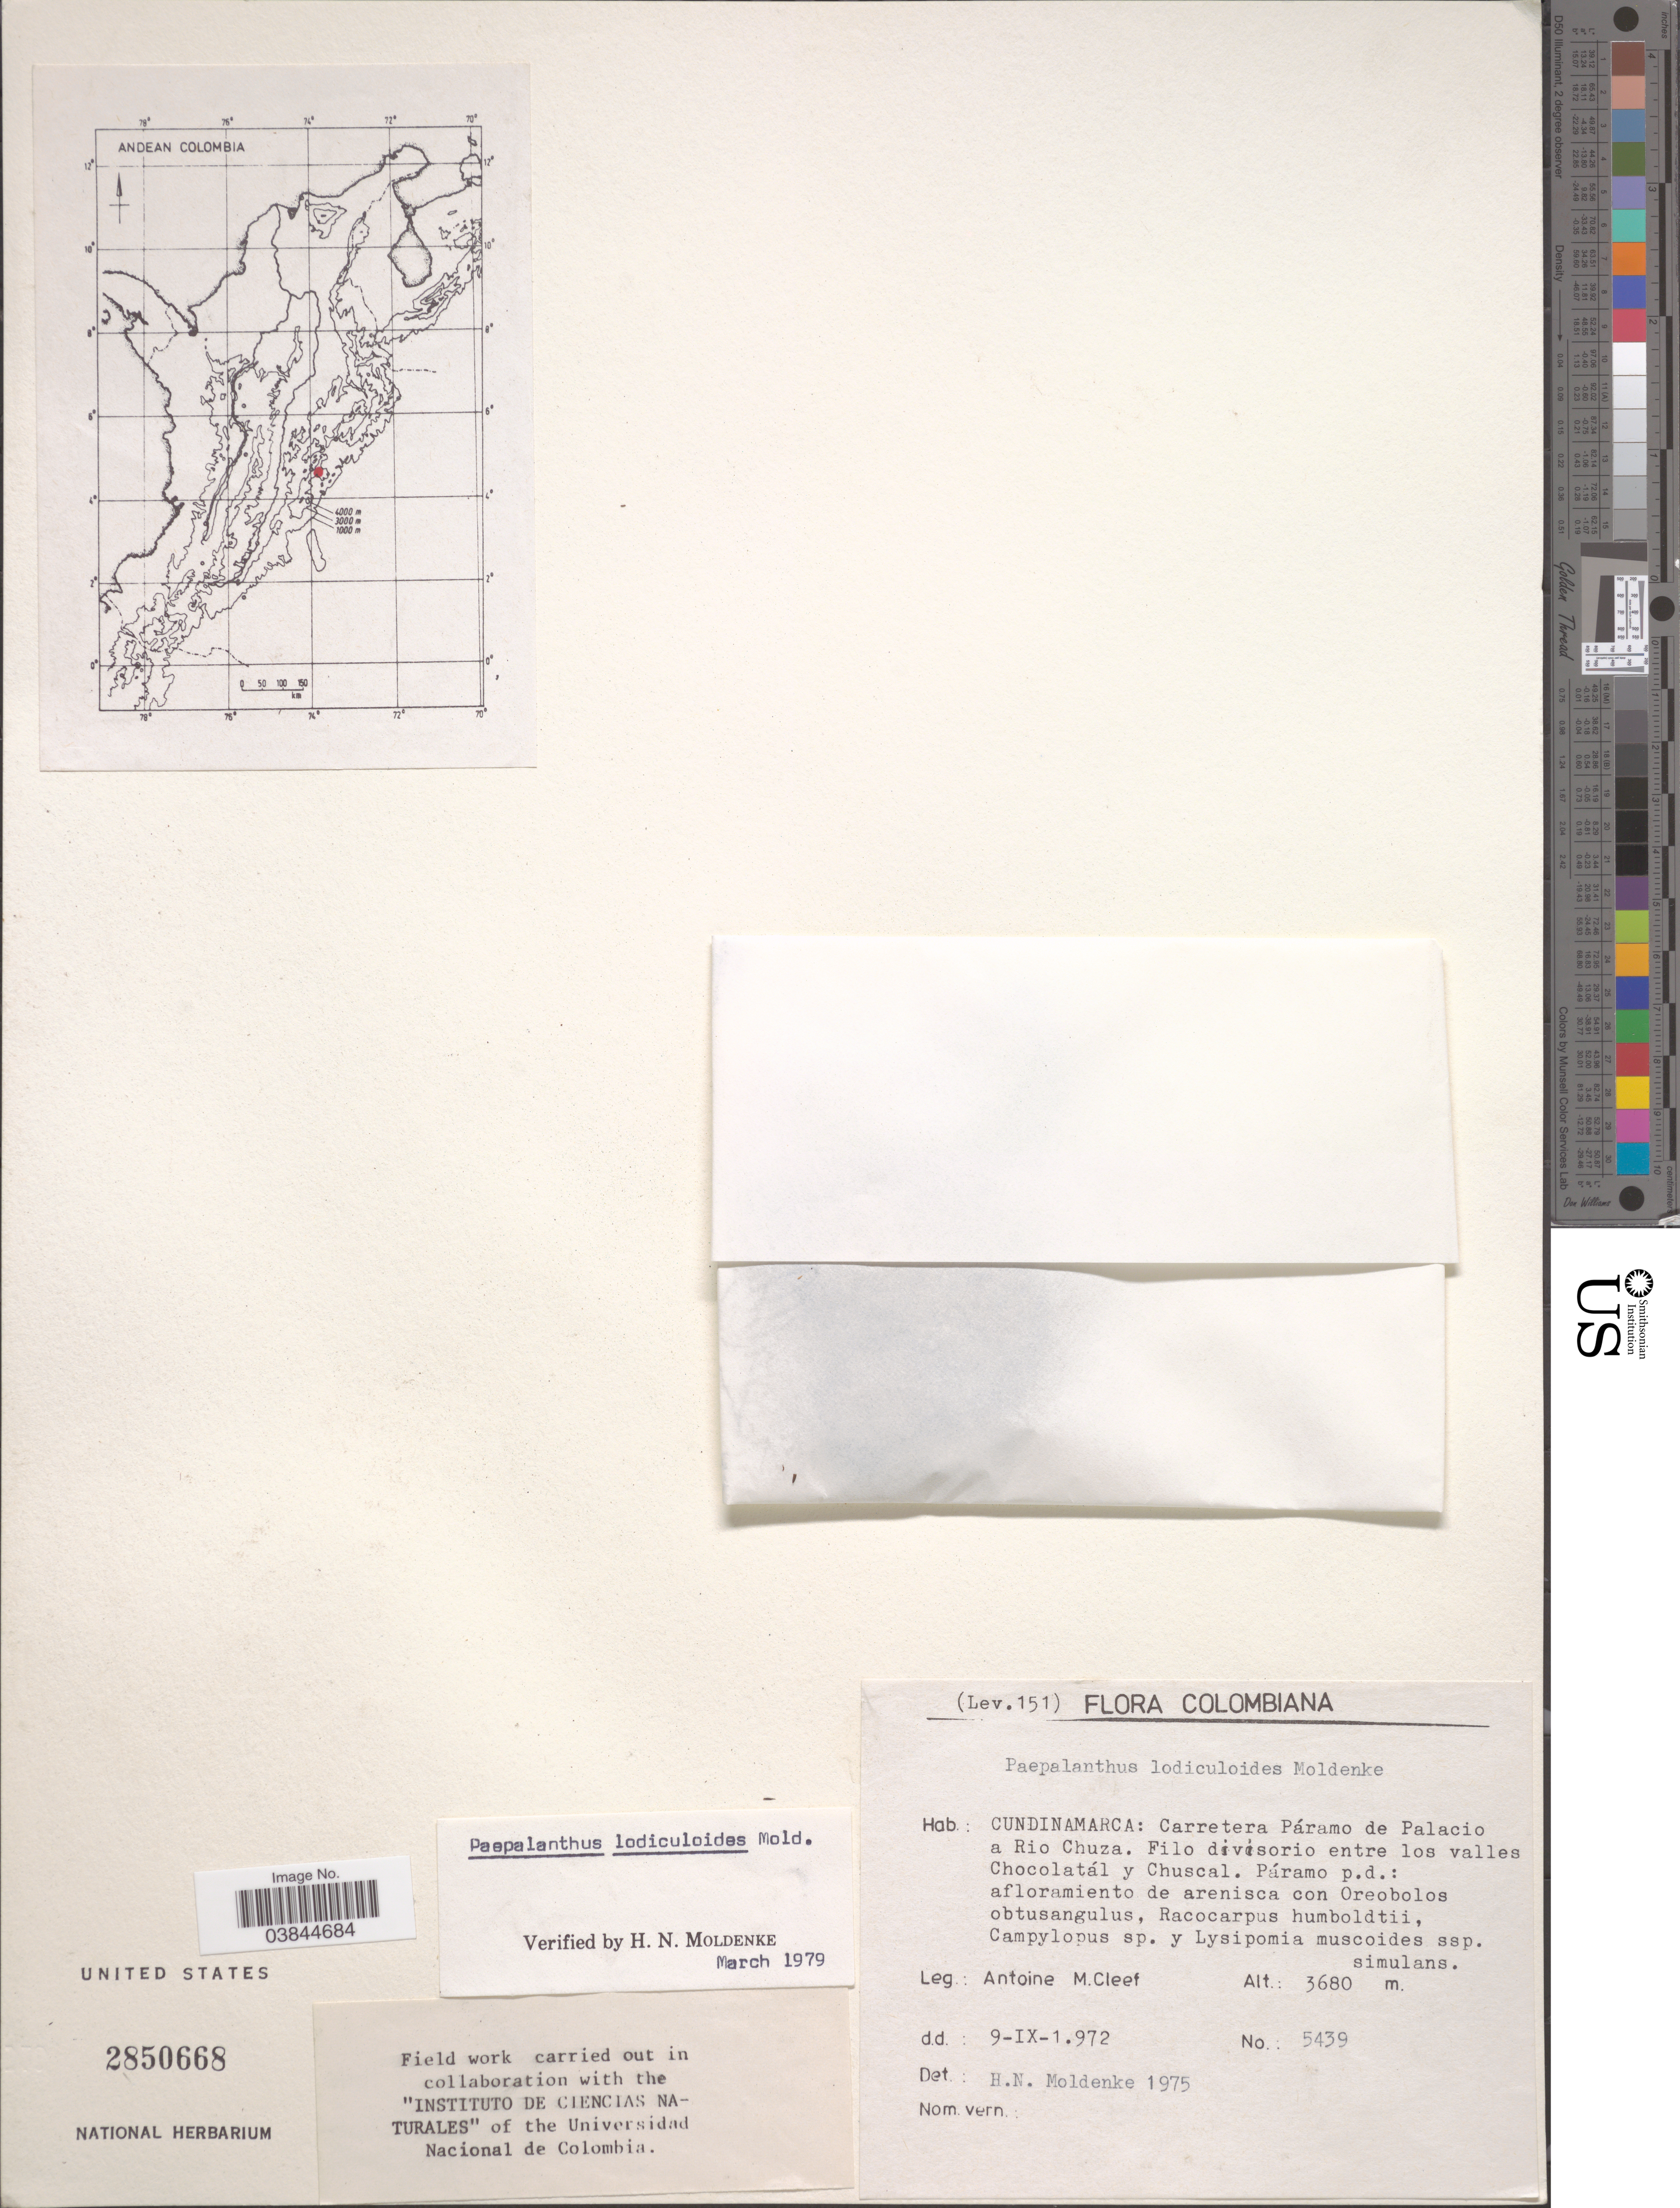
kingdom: Plantae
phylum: Tracheophyta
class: Liliopsida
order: Poales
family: Eriocaulaceae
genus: Paepalanthus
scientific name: Paepalanthus lodiculoides var. lodiculoides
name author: Moldenke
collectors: A. M. Cleef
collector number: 5439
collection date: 1972-09-09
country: Colombia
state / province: Cundinamarca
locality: Carretera Páramo de Palacio a Rio Chuza. Fulo divisorio entre los valles Chocolatál y Chuscal. Páramo p.d.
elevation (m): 3680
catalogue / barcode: US 2850668